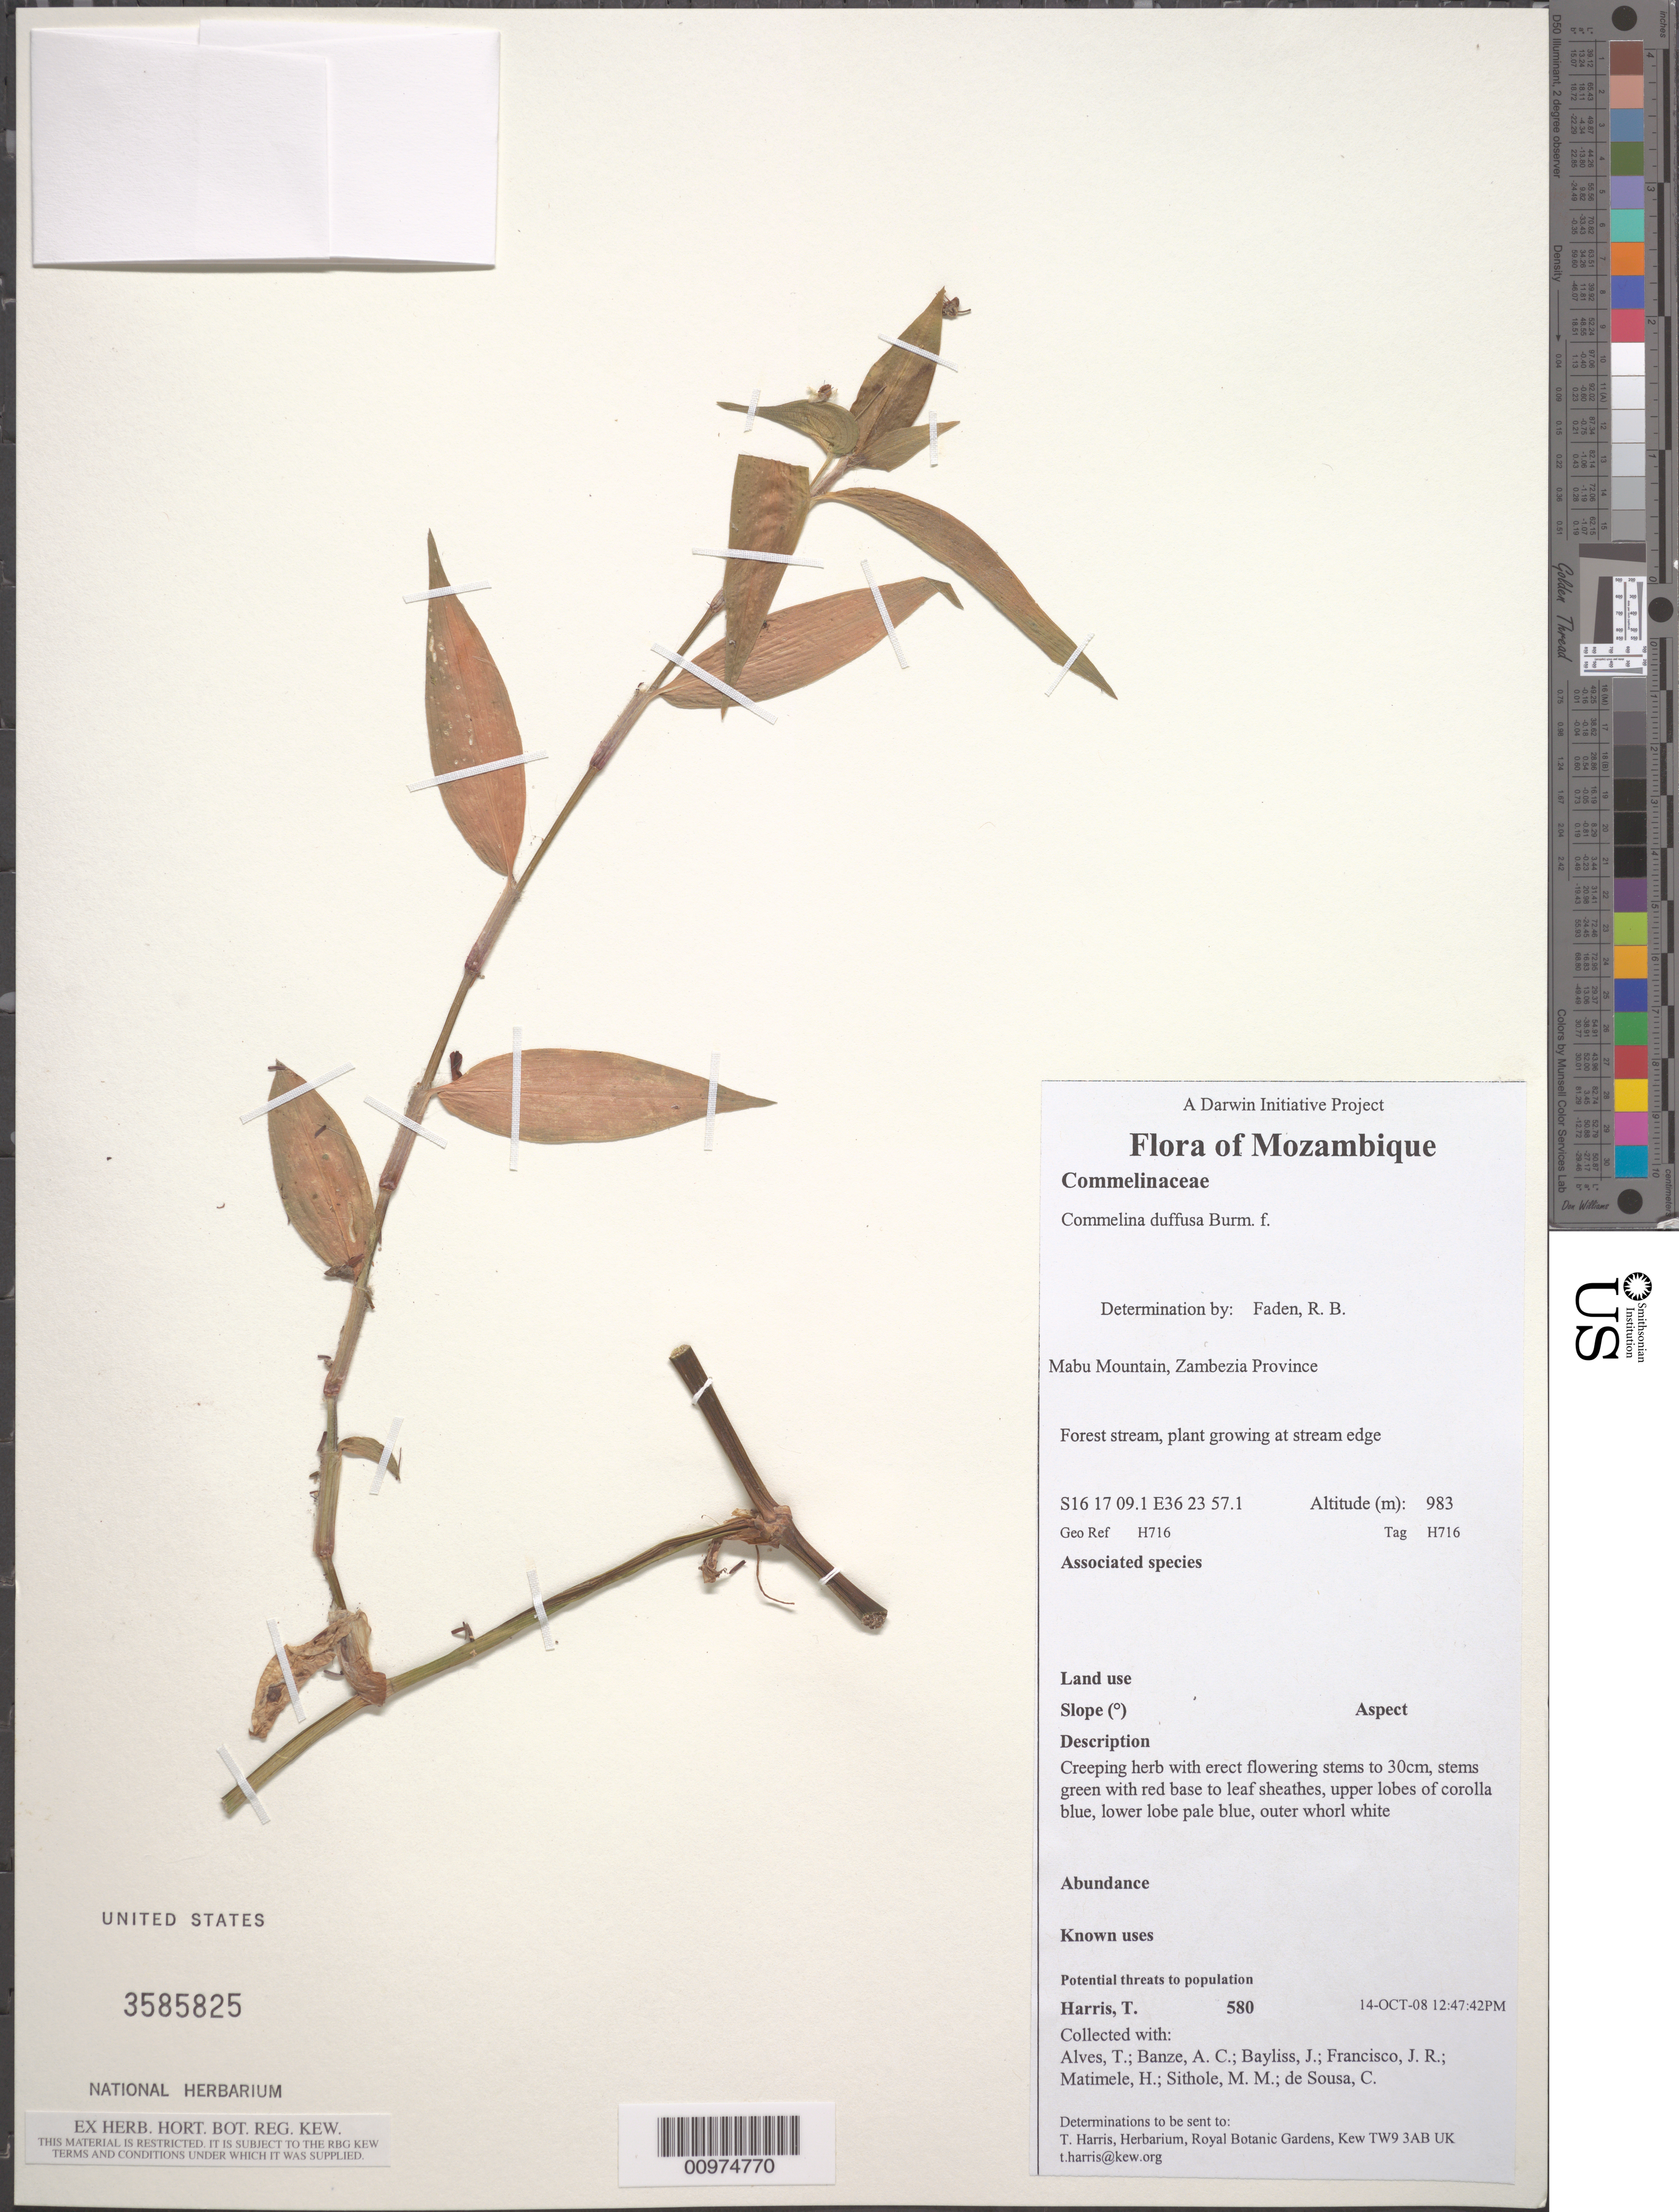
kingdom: Plantae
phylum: Tracheophyta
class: Liliopsida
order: Commelinales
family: Commelinaceae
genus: Commelina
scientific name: Commelina diffusa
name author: Burm. f.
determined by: Faden, Robert B., (US), Smithsonian Institution - National Museum of Natural History (UNITED STATES)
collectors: T. Harris et al.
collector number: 580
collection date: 2008-10-14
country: Mozambique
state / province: Zambézia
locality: Mabu Mountain. H716.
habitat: Forest stream, plant growing at stream edge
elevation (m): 983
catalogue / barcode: US 3585825